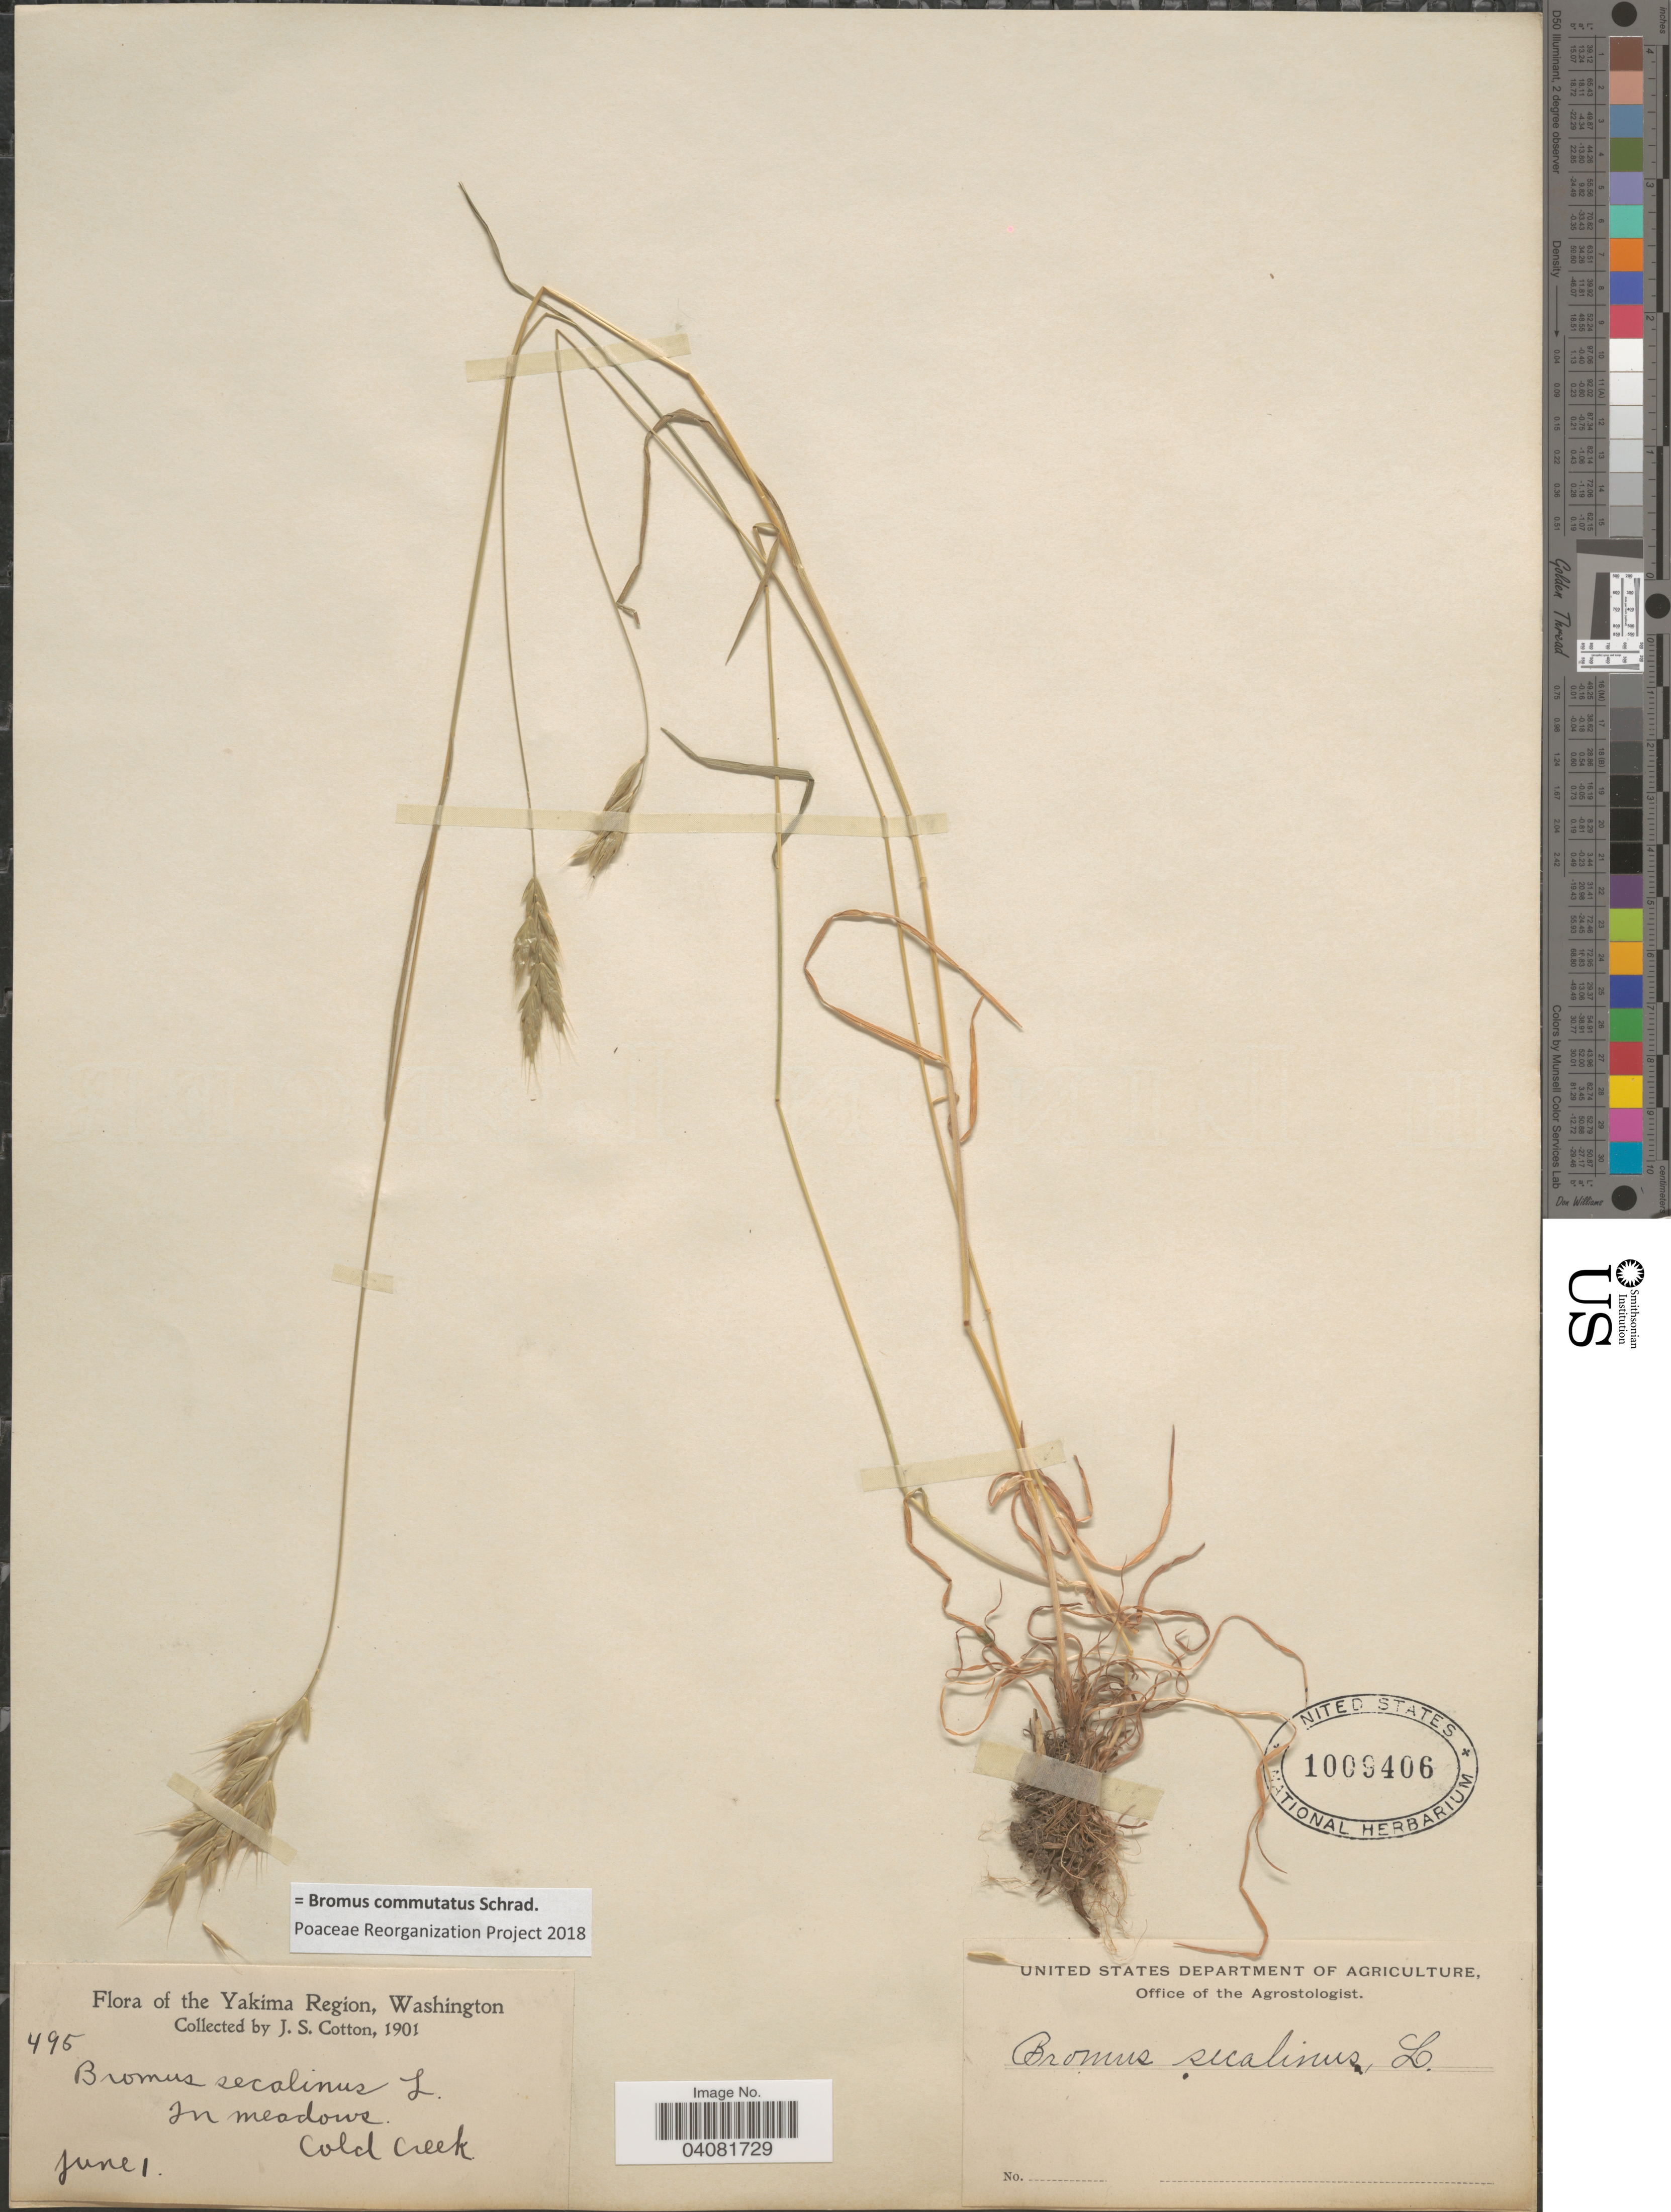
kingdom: Plantae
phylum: Tracheophyta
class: Liliopsida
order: Poales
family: Poaceae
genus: Bromus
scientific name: Bromus commutatus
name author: Schrad.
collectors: J. S. Cotton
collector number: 495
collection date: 1901-06-01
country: United States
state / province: Washington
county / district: Yakima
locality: The Yakima Region. Cold Creek.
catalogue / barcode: US 1009406